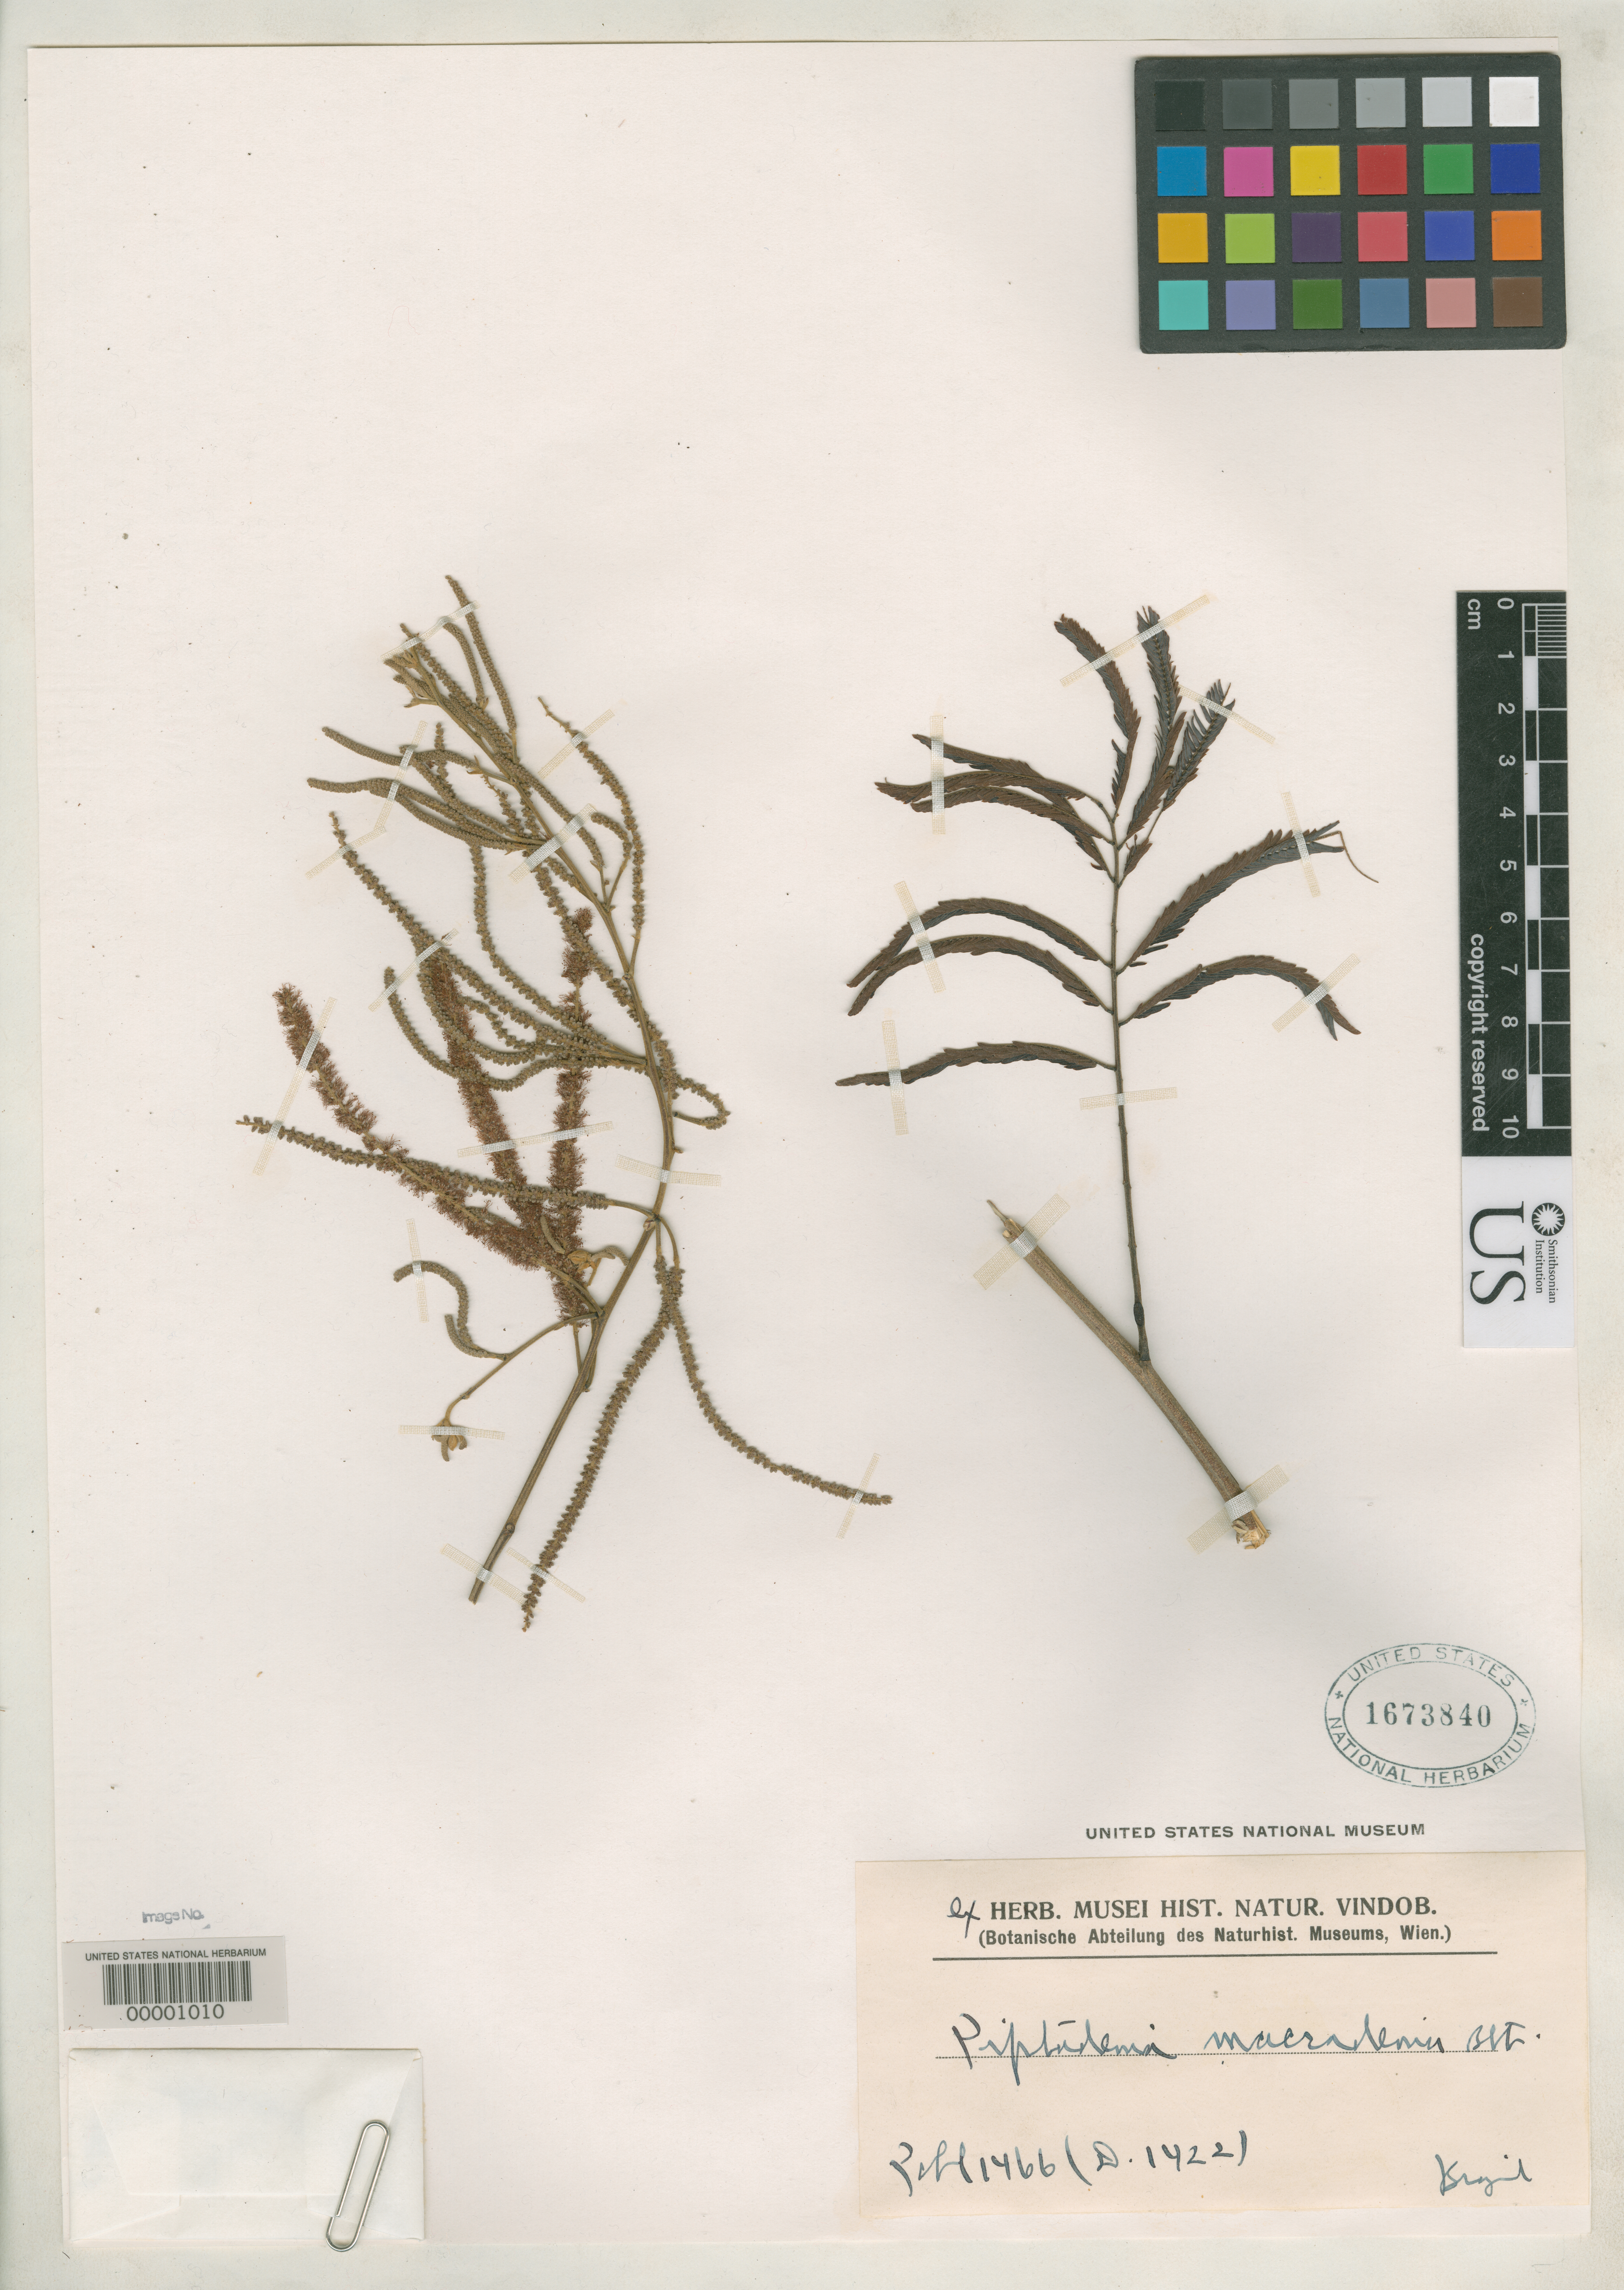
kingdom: Plantae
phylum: Tracheophyta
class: Magnoliopsida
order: Fabales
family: Fabaceae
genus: Piptadenia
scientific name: Piptadenia macradenia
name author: Benth.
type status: Isosyntype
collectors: J. B. E. Pohl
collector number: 1466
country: Brazil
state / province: Minas Gerais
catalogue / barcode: US 1673840